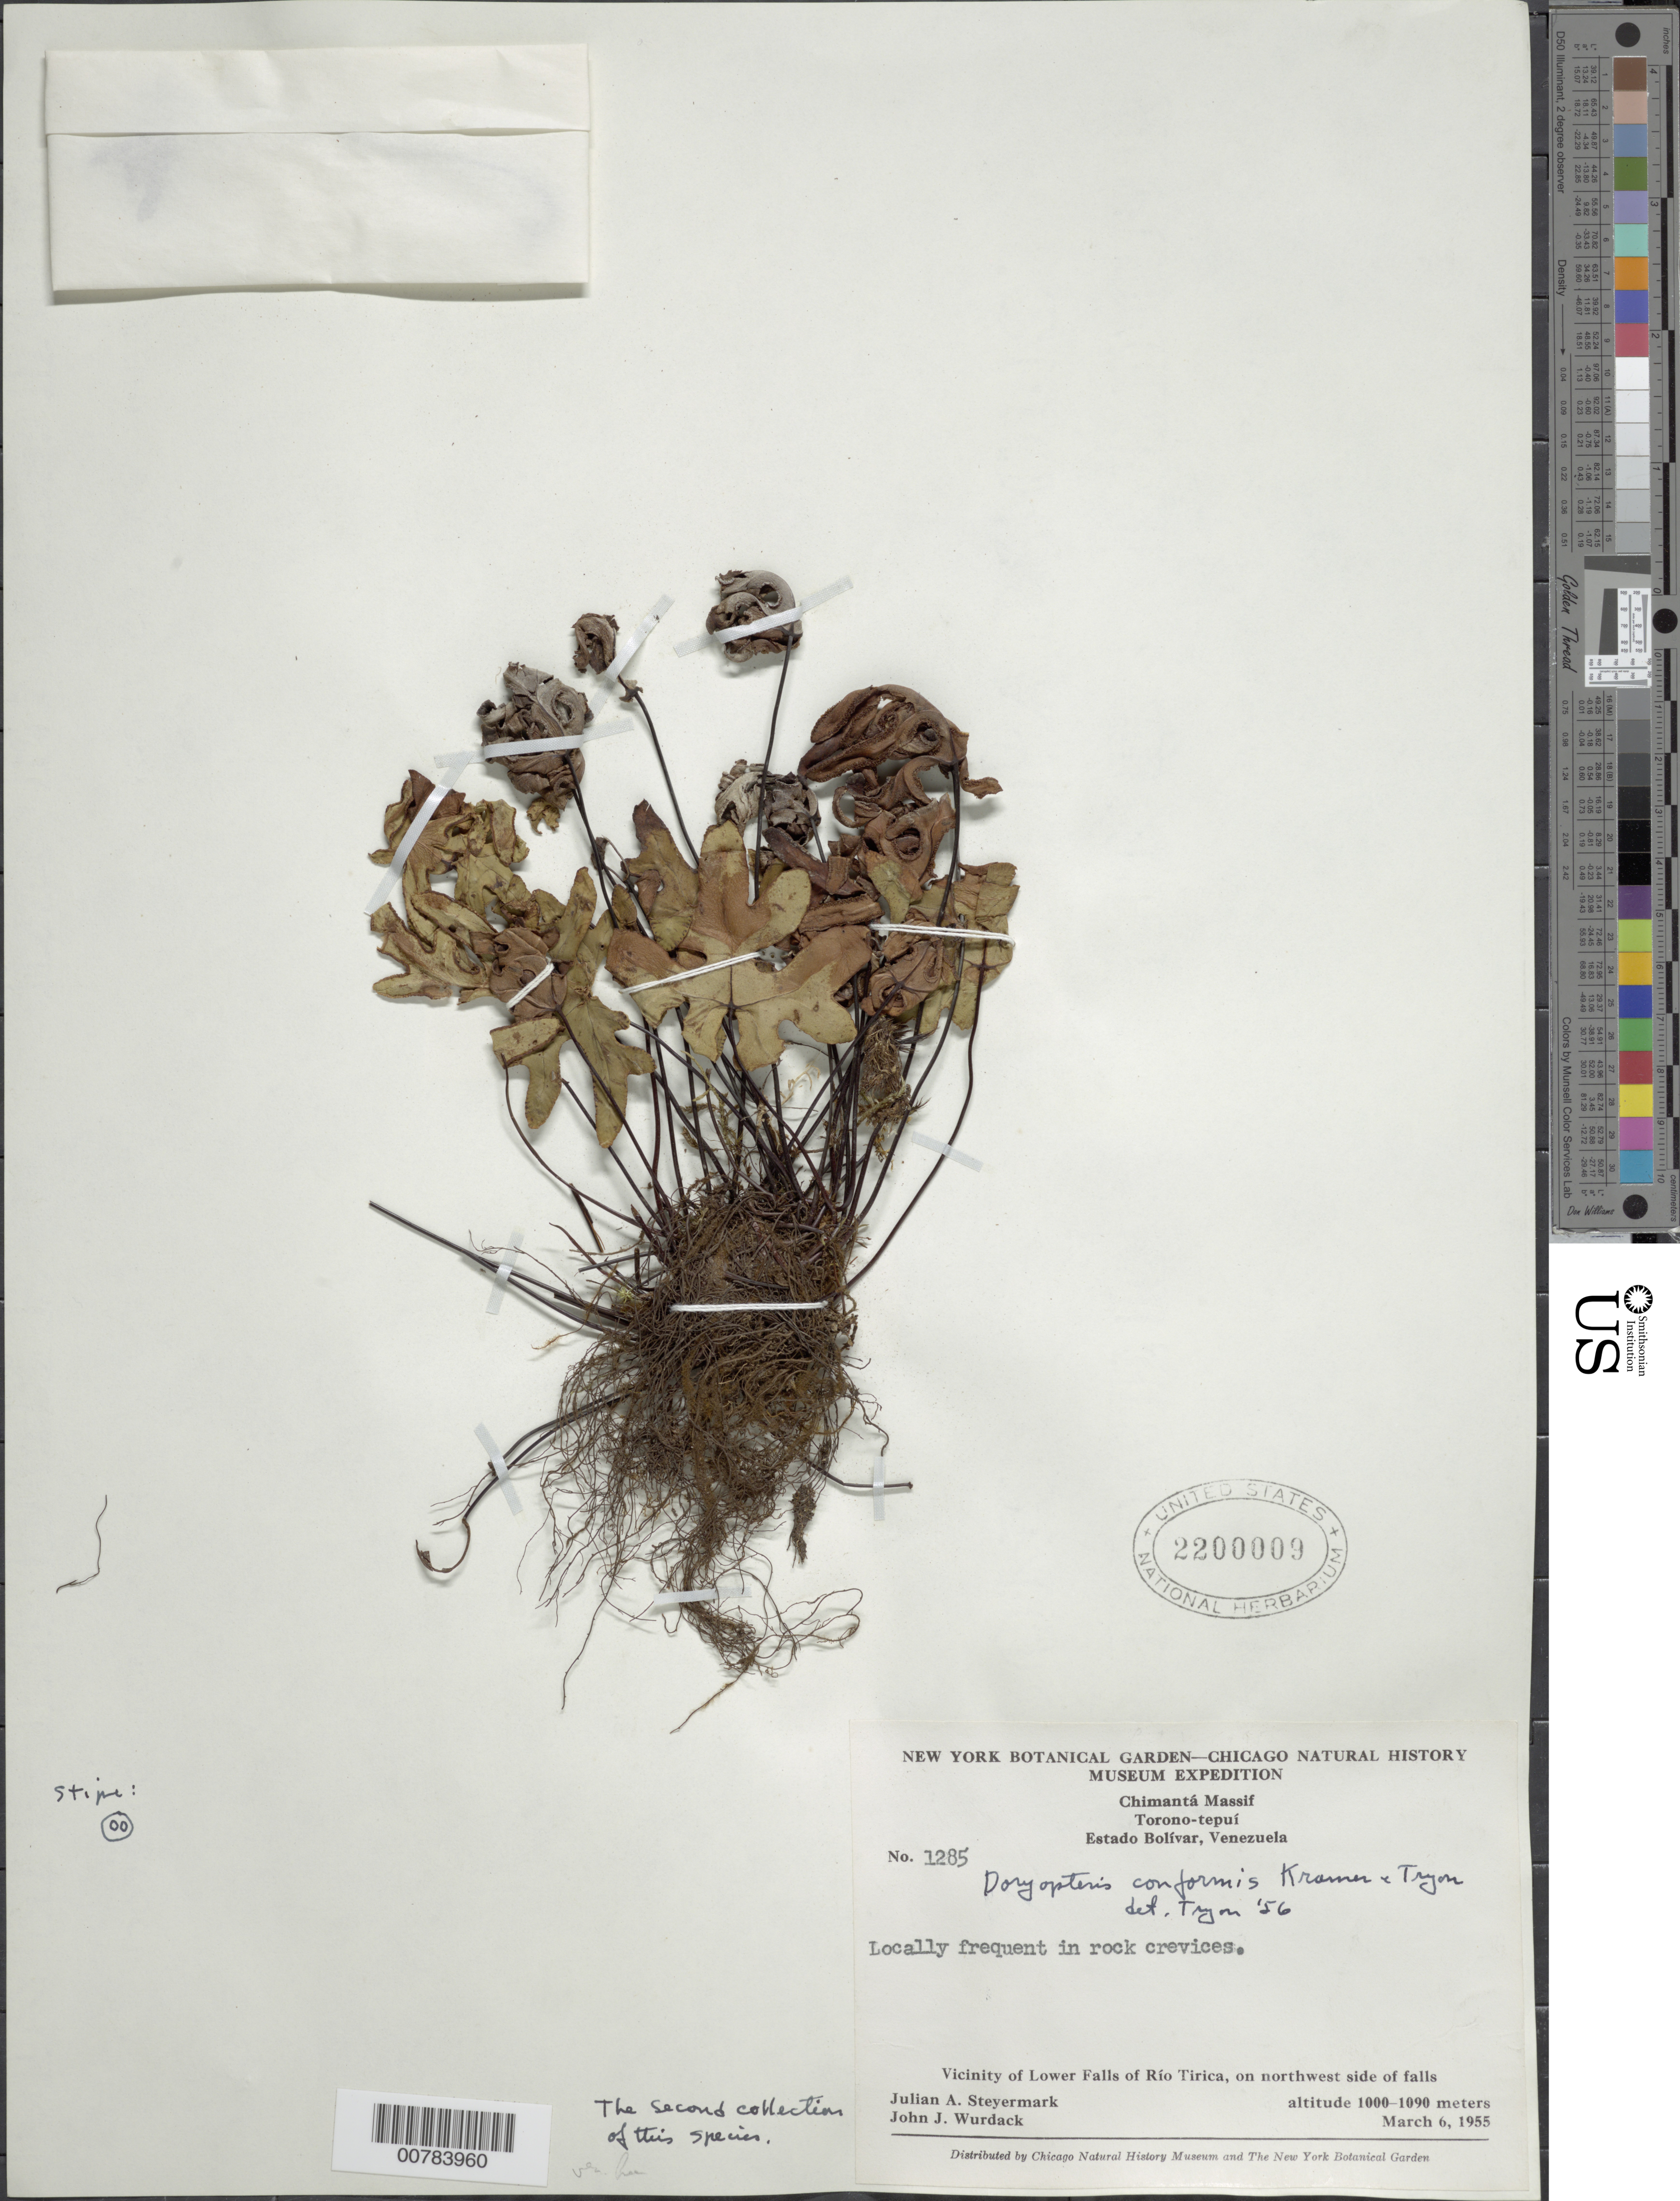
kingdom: Plantae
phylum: Tracheophyta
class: Polypodiopsida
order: Polypodiales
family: Pteridaceae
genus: Doryopteris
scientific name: Doryopteris nobilis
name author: (T. Moore) C. Chr.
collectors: J. Steyermark & J. J. Wurdack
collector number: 55 1285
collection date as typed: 6-Mar-55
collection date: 1955-03-06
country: Venezuela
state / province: Bolívar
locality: Chimantá Massif, Torono-tepuí, Vicinity of Lower Falls of Río Tirica, on NW side of falls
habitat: Rock crevices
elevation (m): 1000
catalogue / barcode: US 2200009